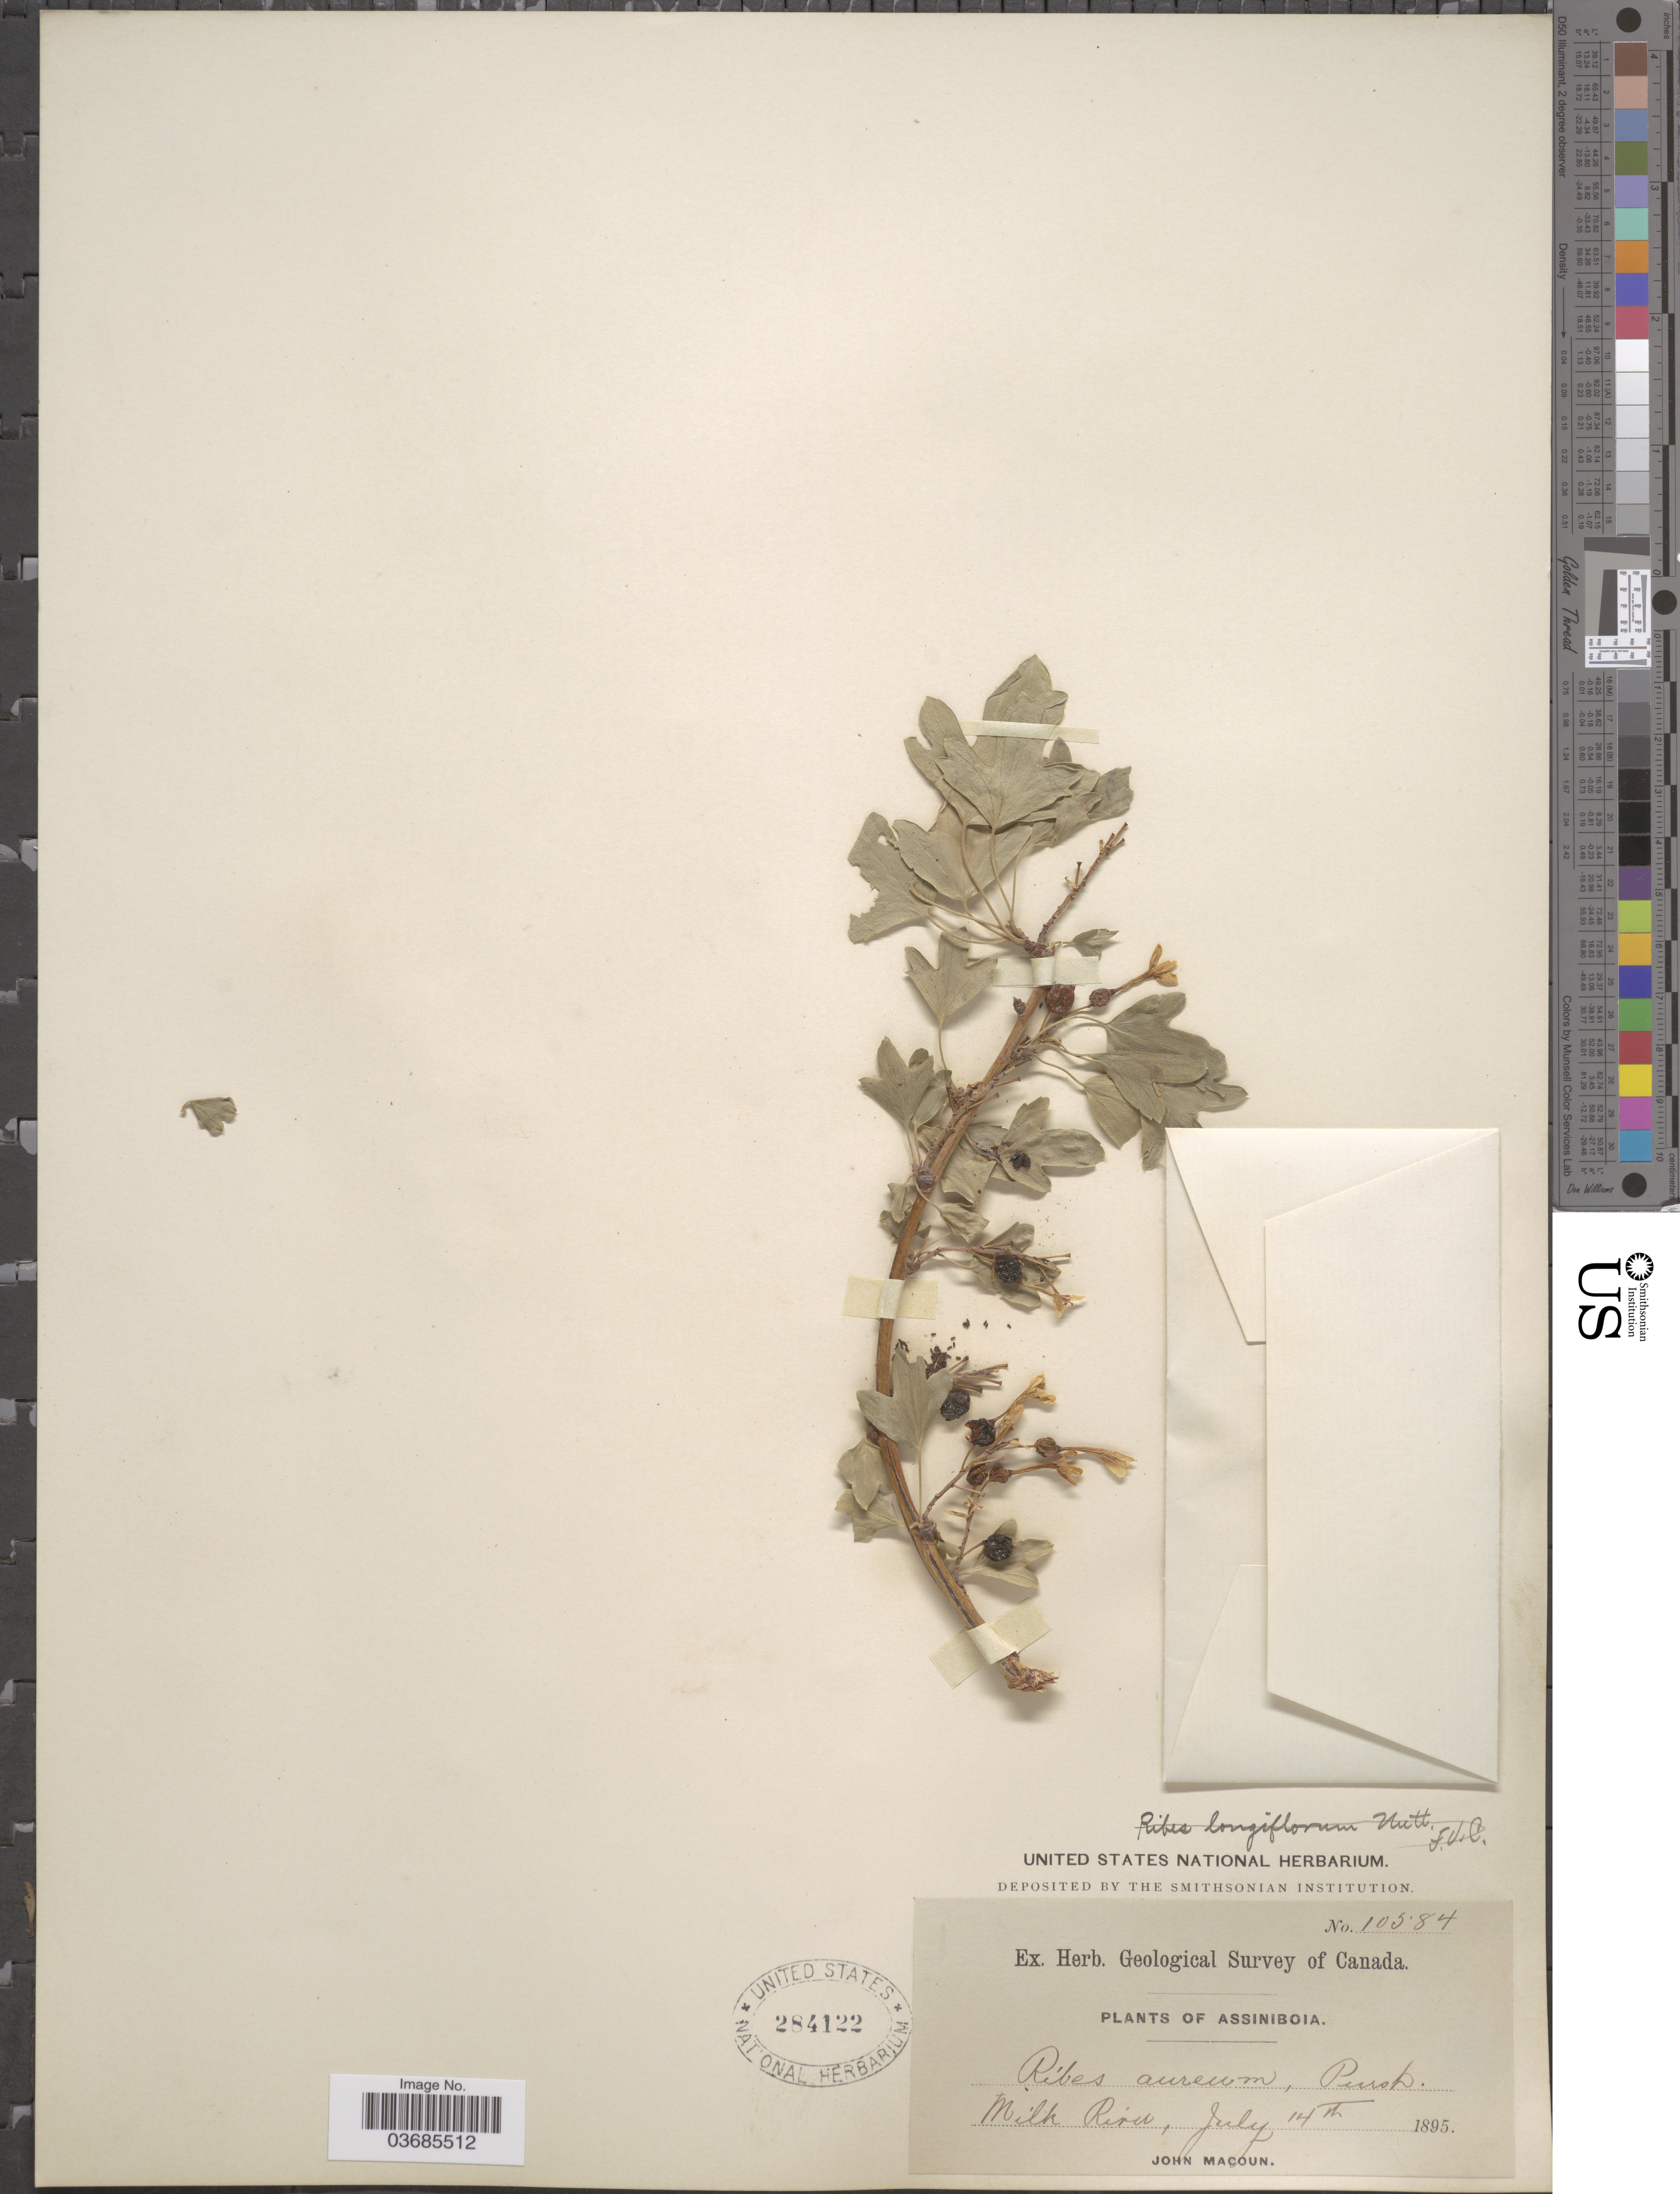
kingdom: Plantae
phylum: Tracheophyta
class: Magnoliopsida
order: Saxifragales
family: Grossulariaceae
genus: Ribes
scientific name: Ribes aureum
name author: Pursh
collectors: J. Macoun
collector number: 10584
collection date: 1895-07-14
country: Canada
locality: Geological Survey of Canada. Assiniboia. Milk River.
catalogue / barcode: US 284122